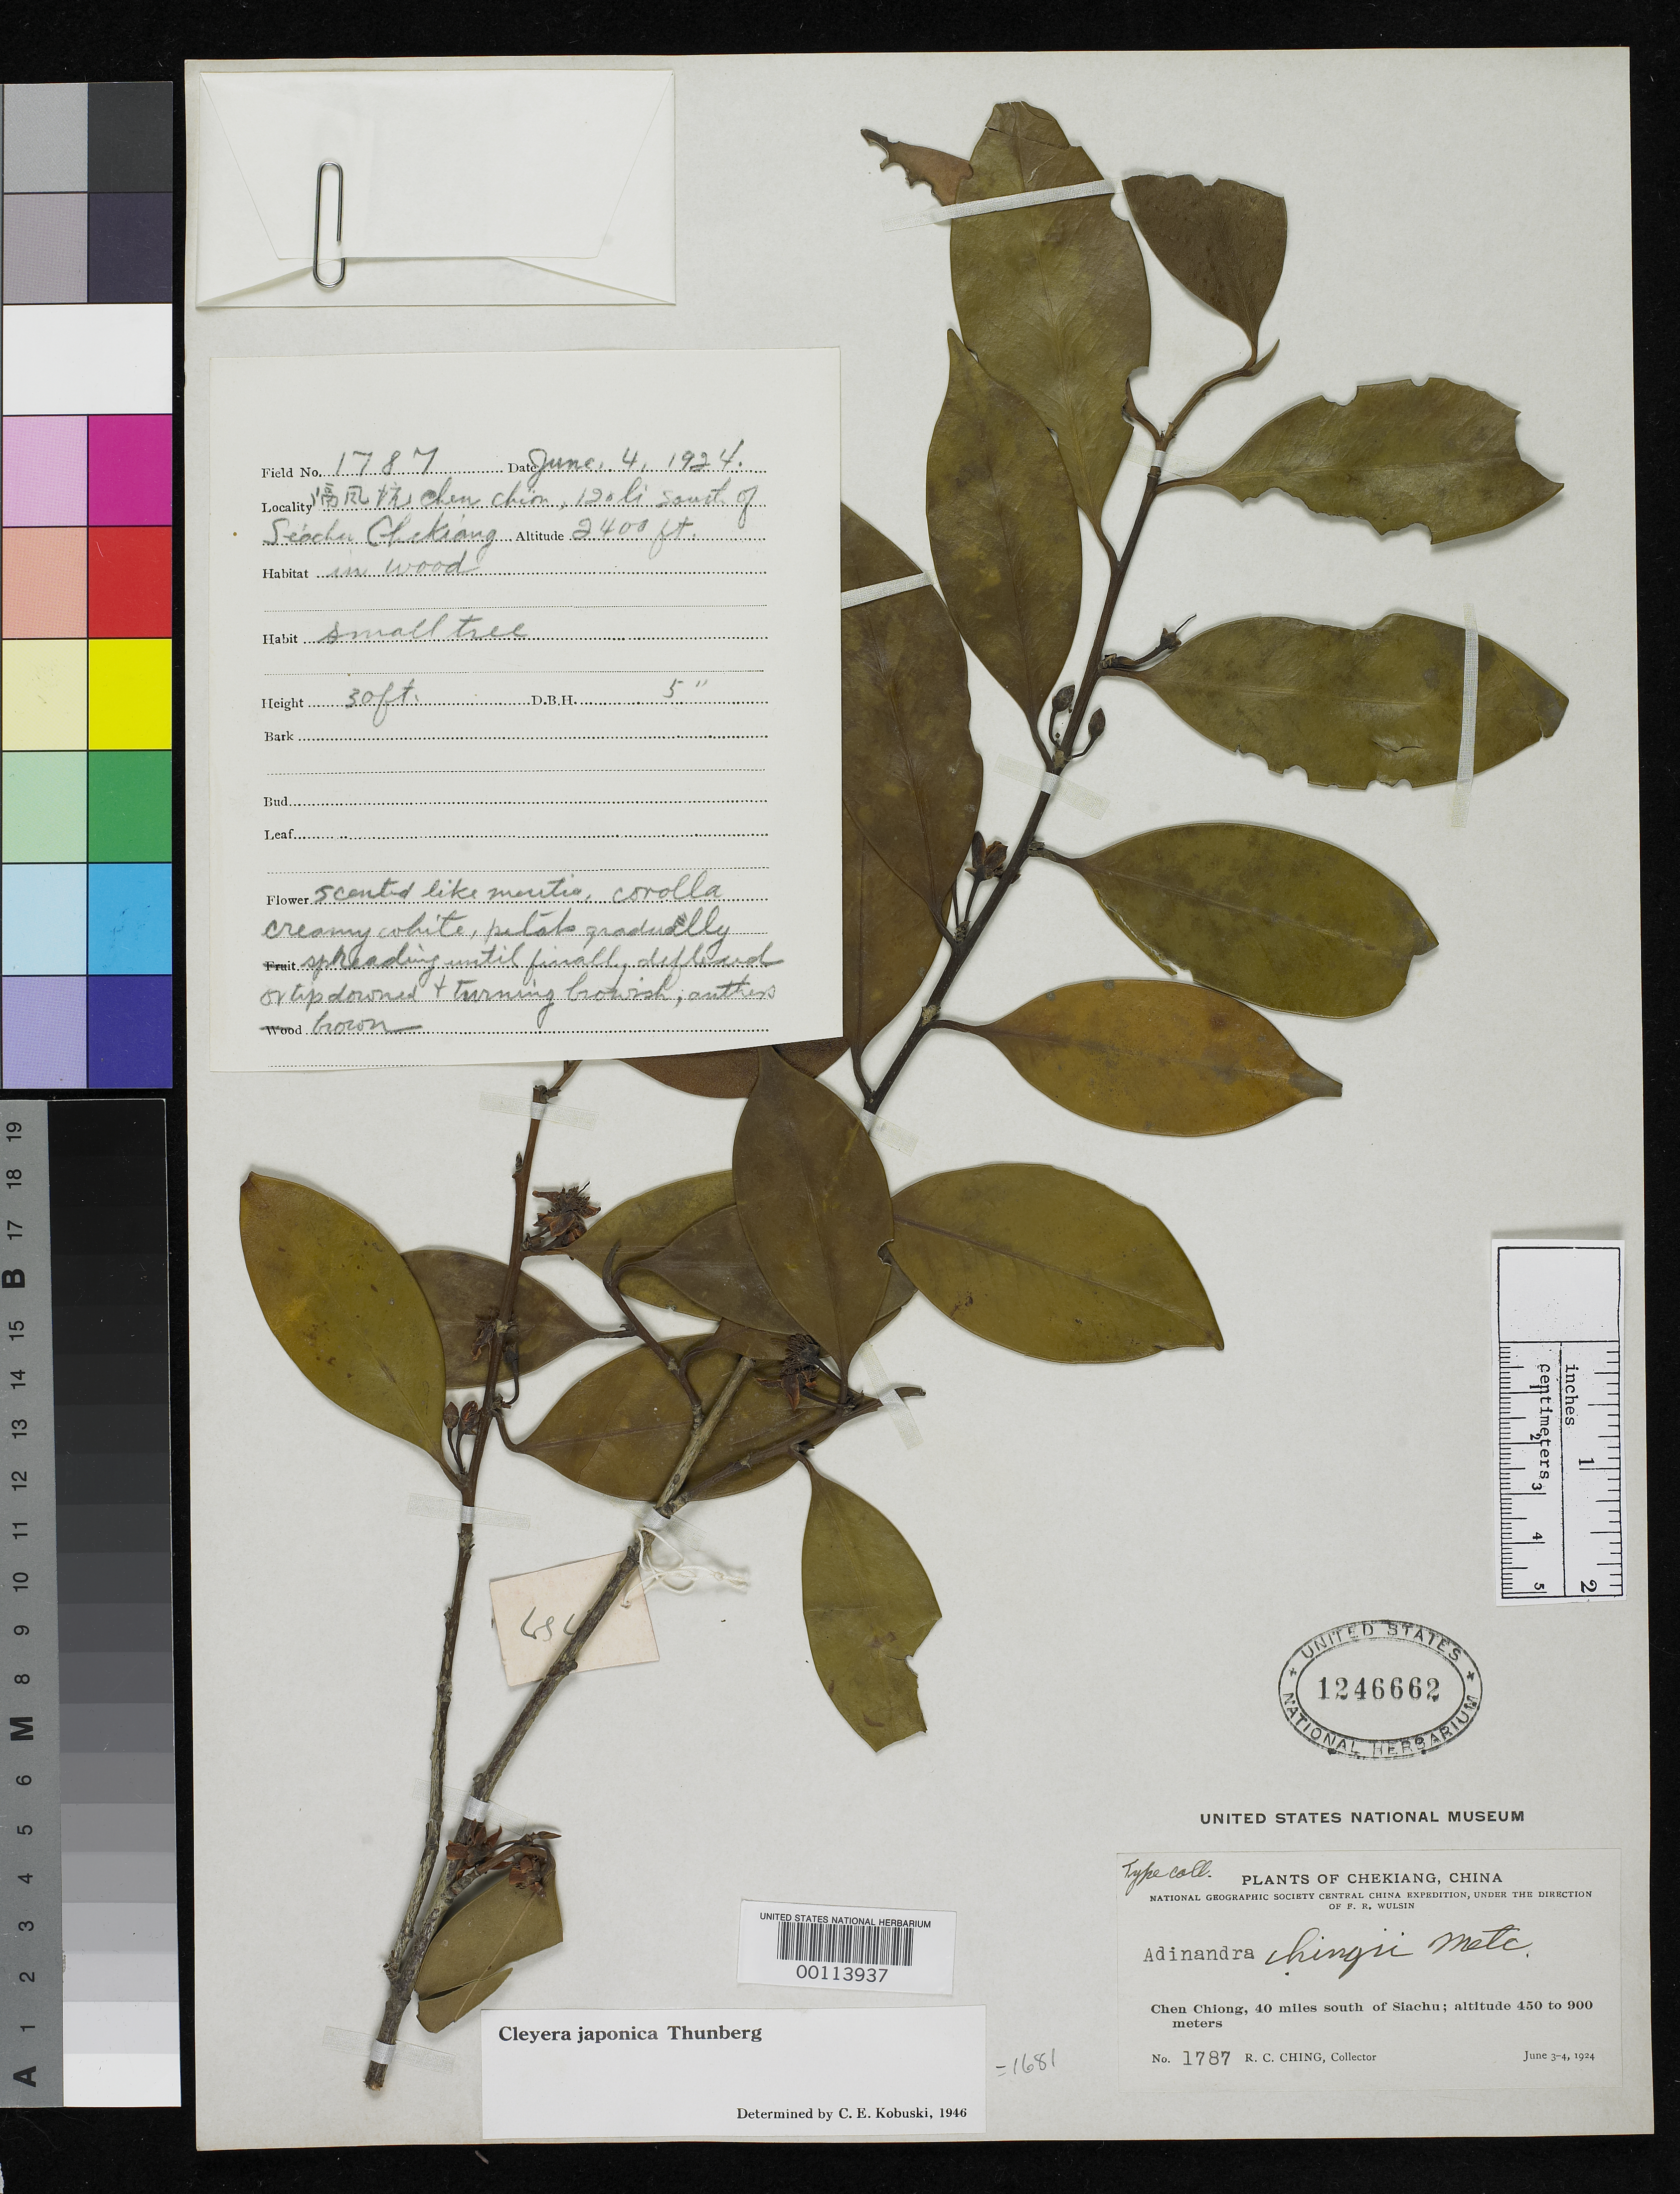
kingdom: Plantae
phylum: Tracheophyta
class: Magnoliopsida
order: Ericales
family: Pentaphylacaceae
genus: Adinandra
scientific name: Adinandra chingii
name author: F.P. Metcalf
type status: Isosyntype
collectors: R. C. Ching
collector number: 1787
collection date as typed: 04 Jun 1924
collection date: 1924-06-04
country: China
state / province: Zhejiang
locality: Chen Chiong, 40 mi S of Siachu.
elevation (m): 732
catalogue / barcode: US 1246662